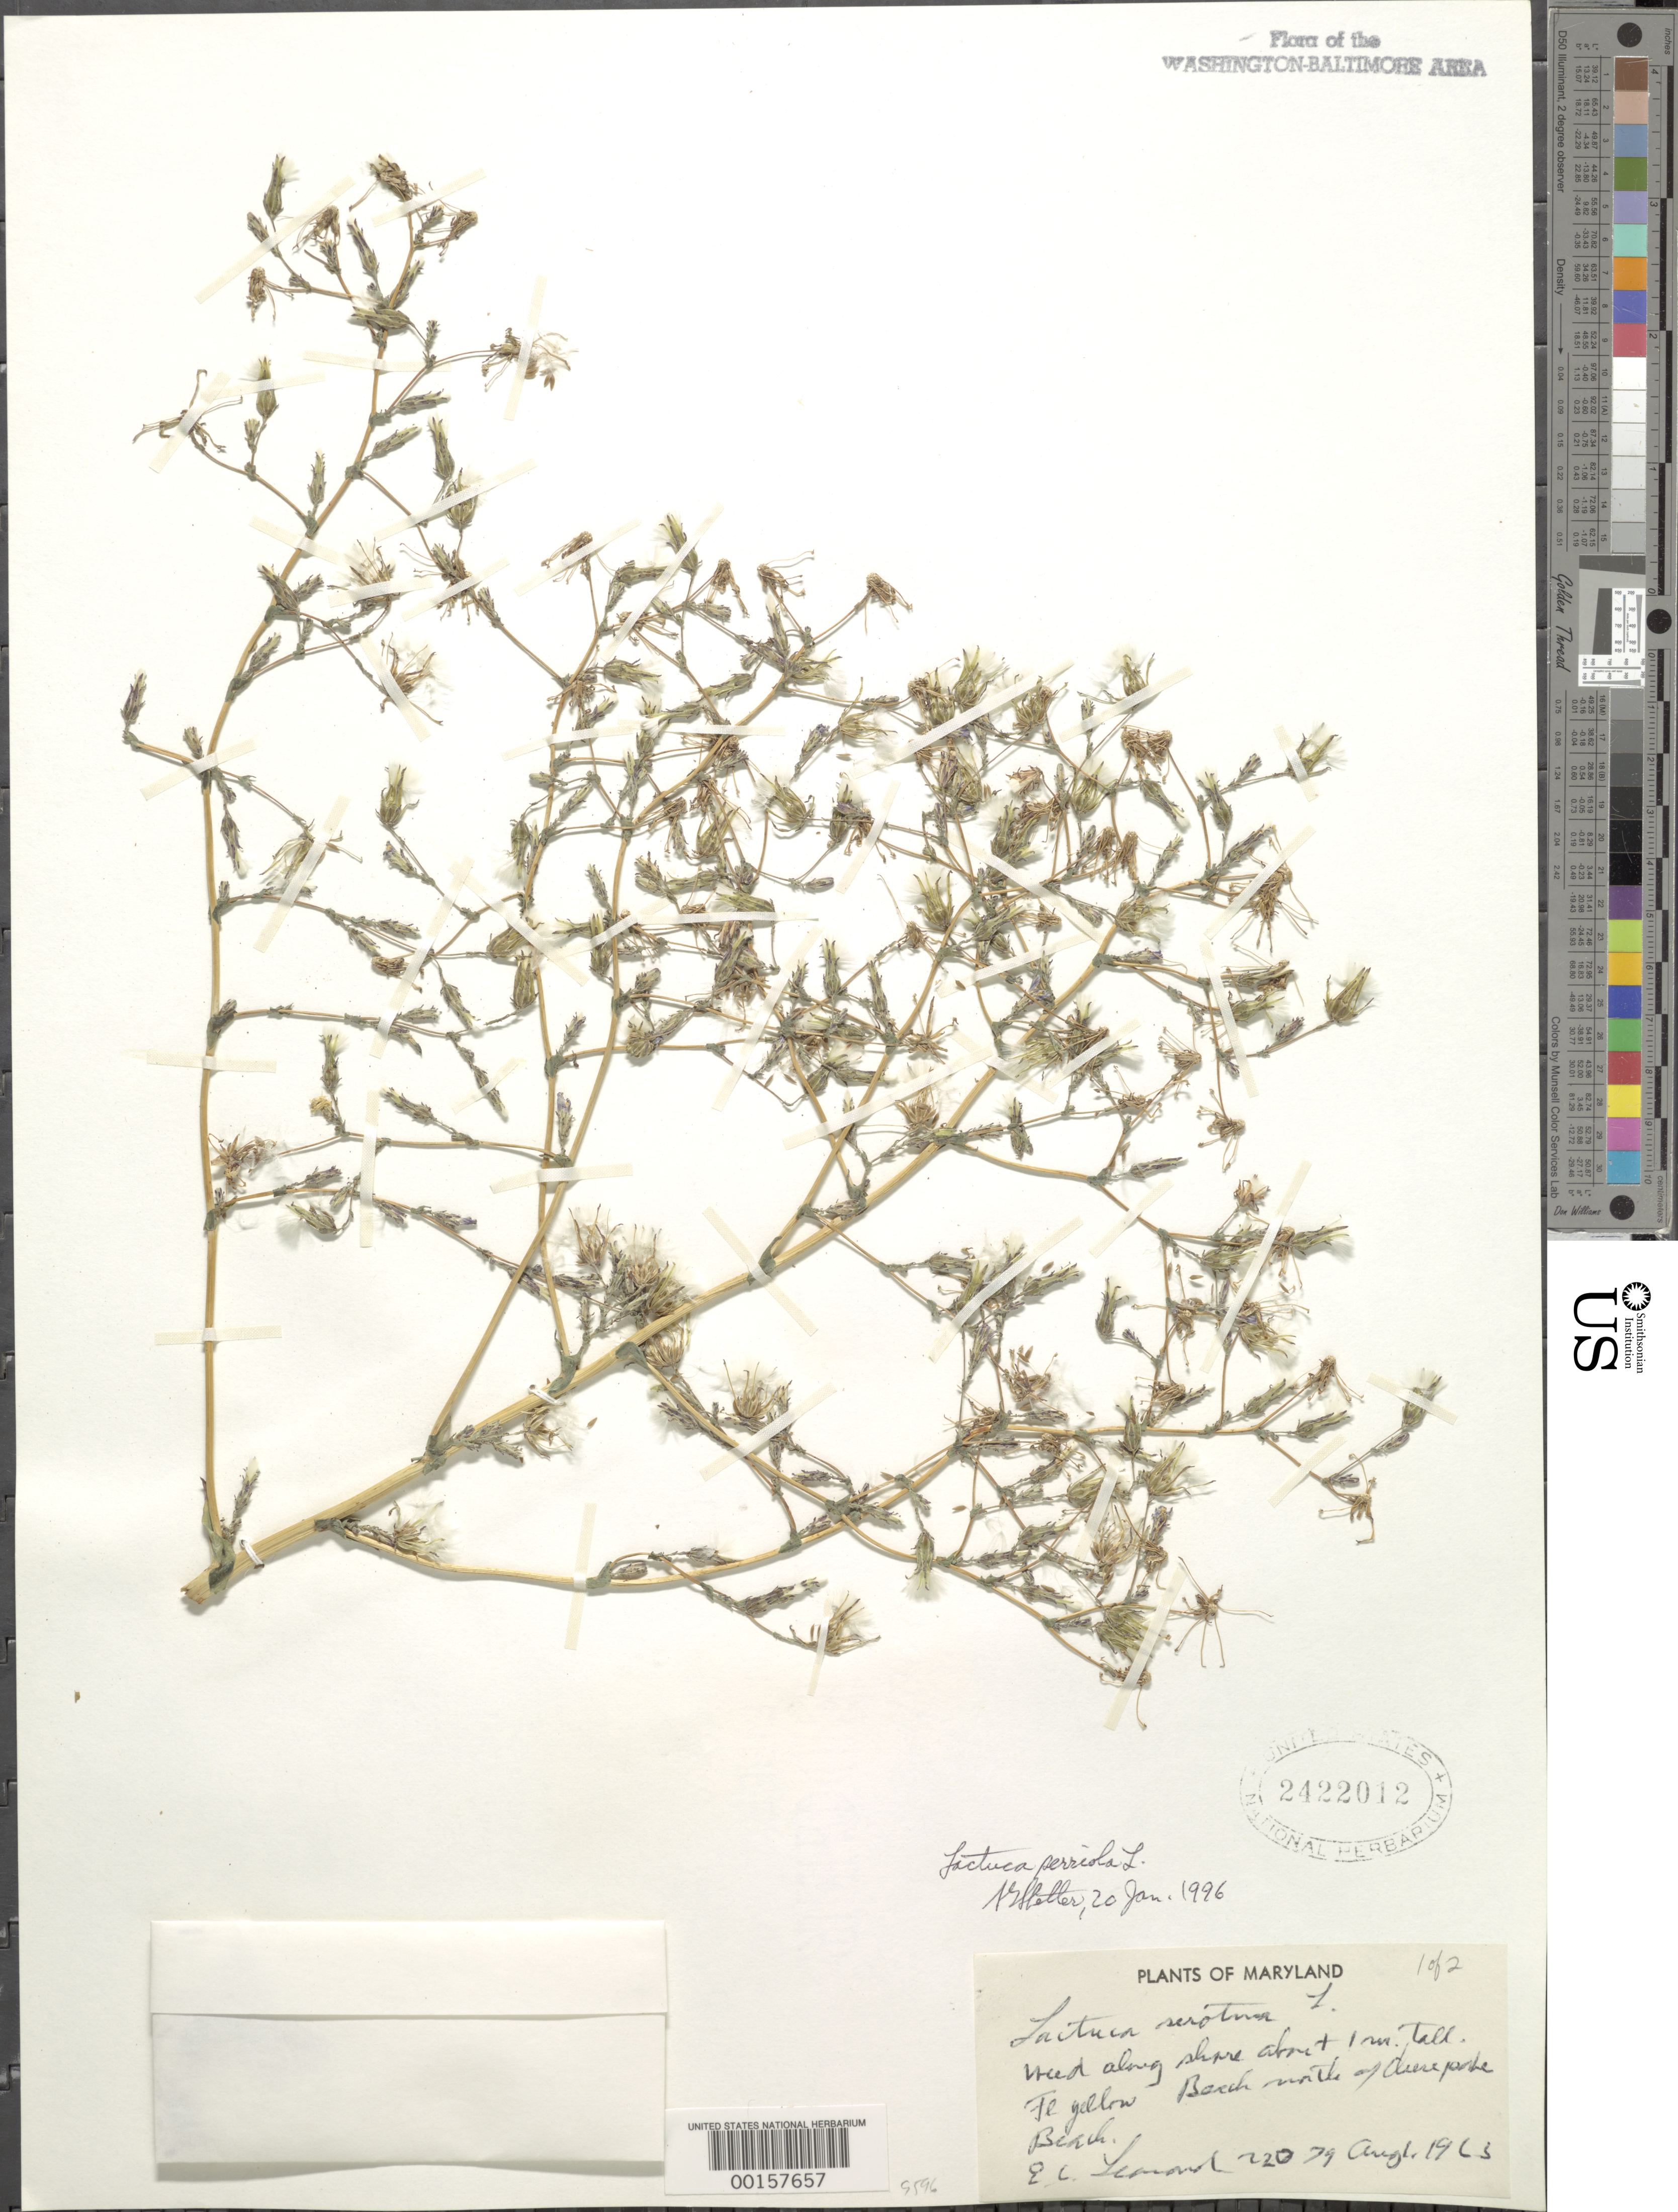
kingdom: Plantae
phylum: Tracheophyta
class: Magnoliopsida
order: Asterales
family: Asteraceae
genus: Lactuca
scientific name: Lactuca serriola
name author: L.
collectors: E. C. Leonard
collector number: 22079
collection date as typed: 01 Aug 1963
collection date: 1963-08-01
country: United States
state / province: Maryland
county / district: Calvert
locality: North of Chesapeake Beach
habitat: Shore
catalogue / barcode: US 2422012